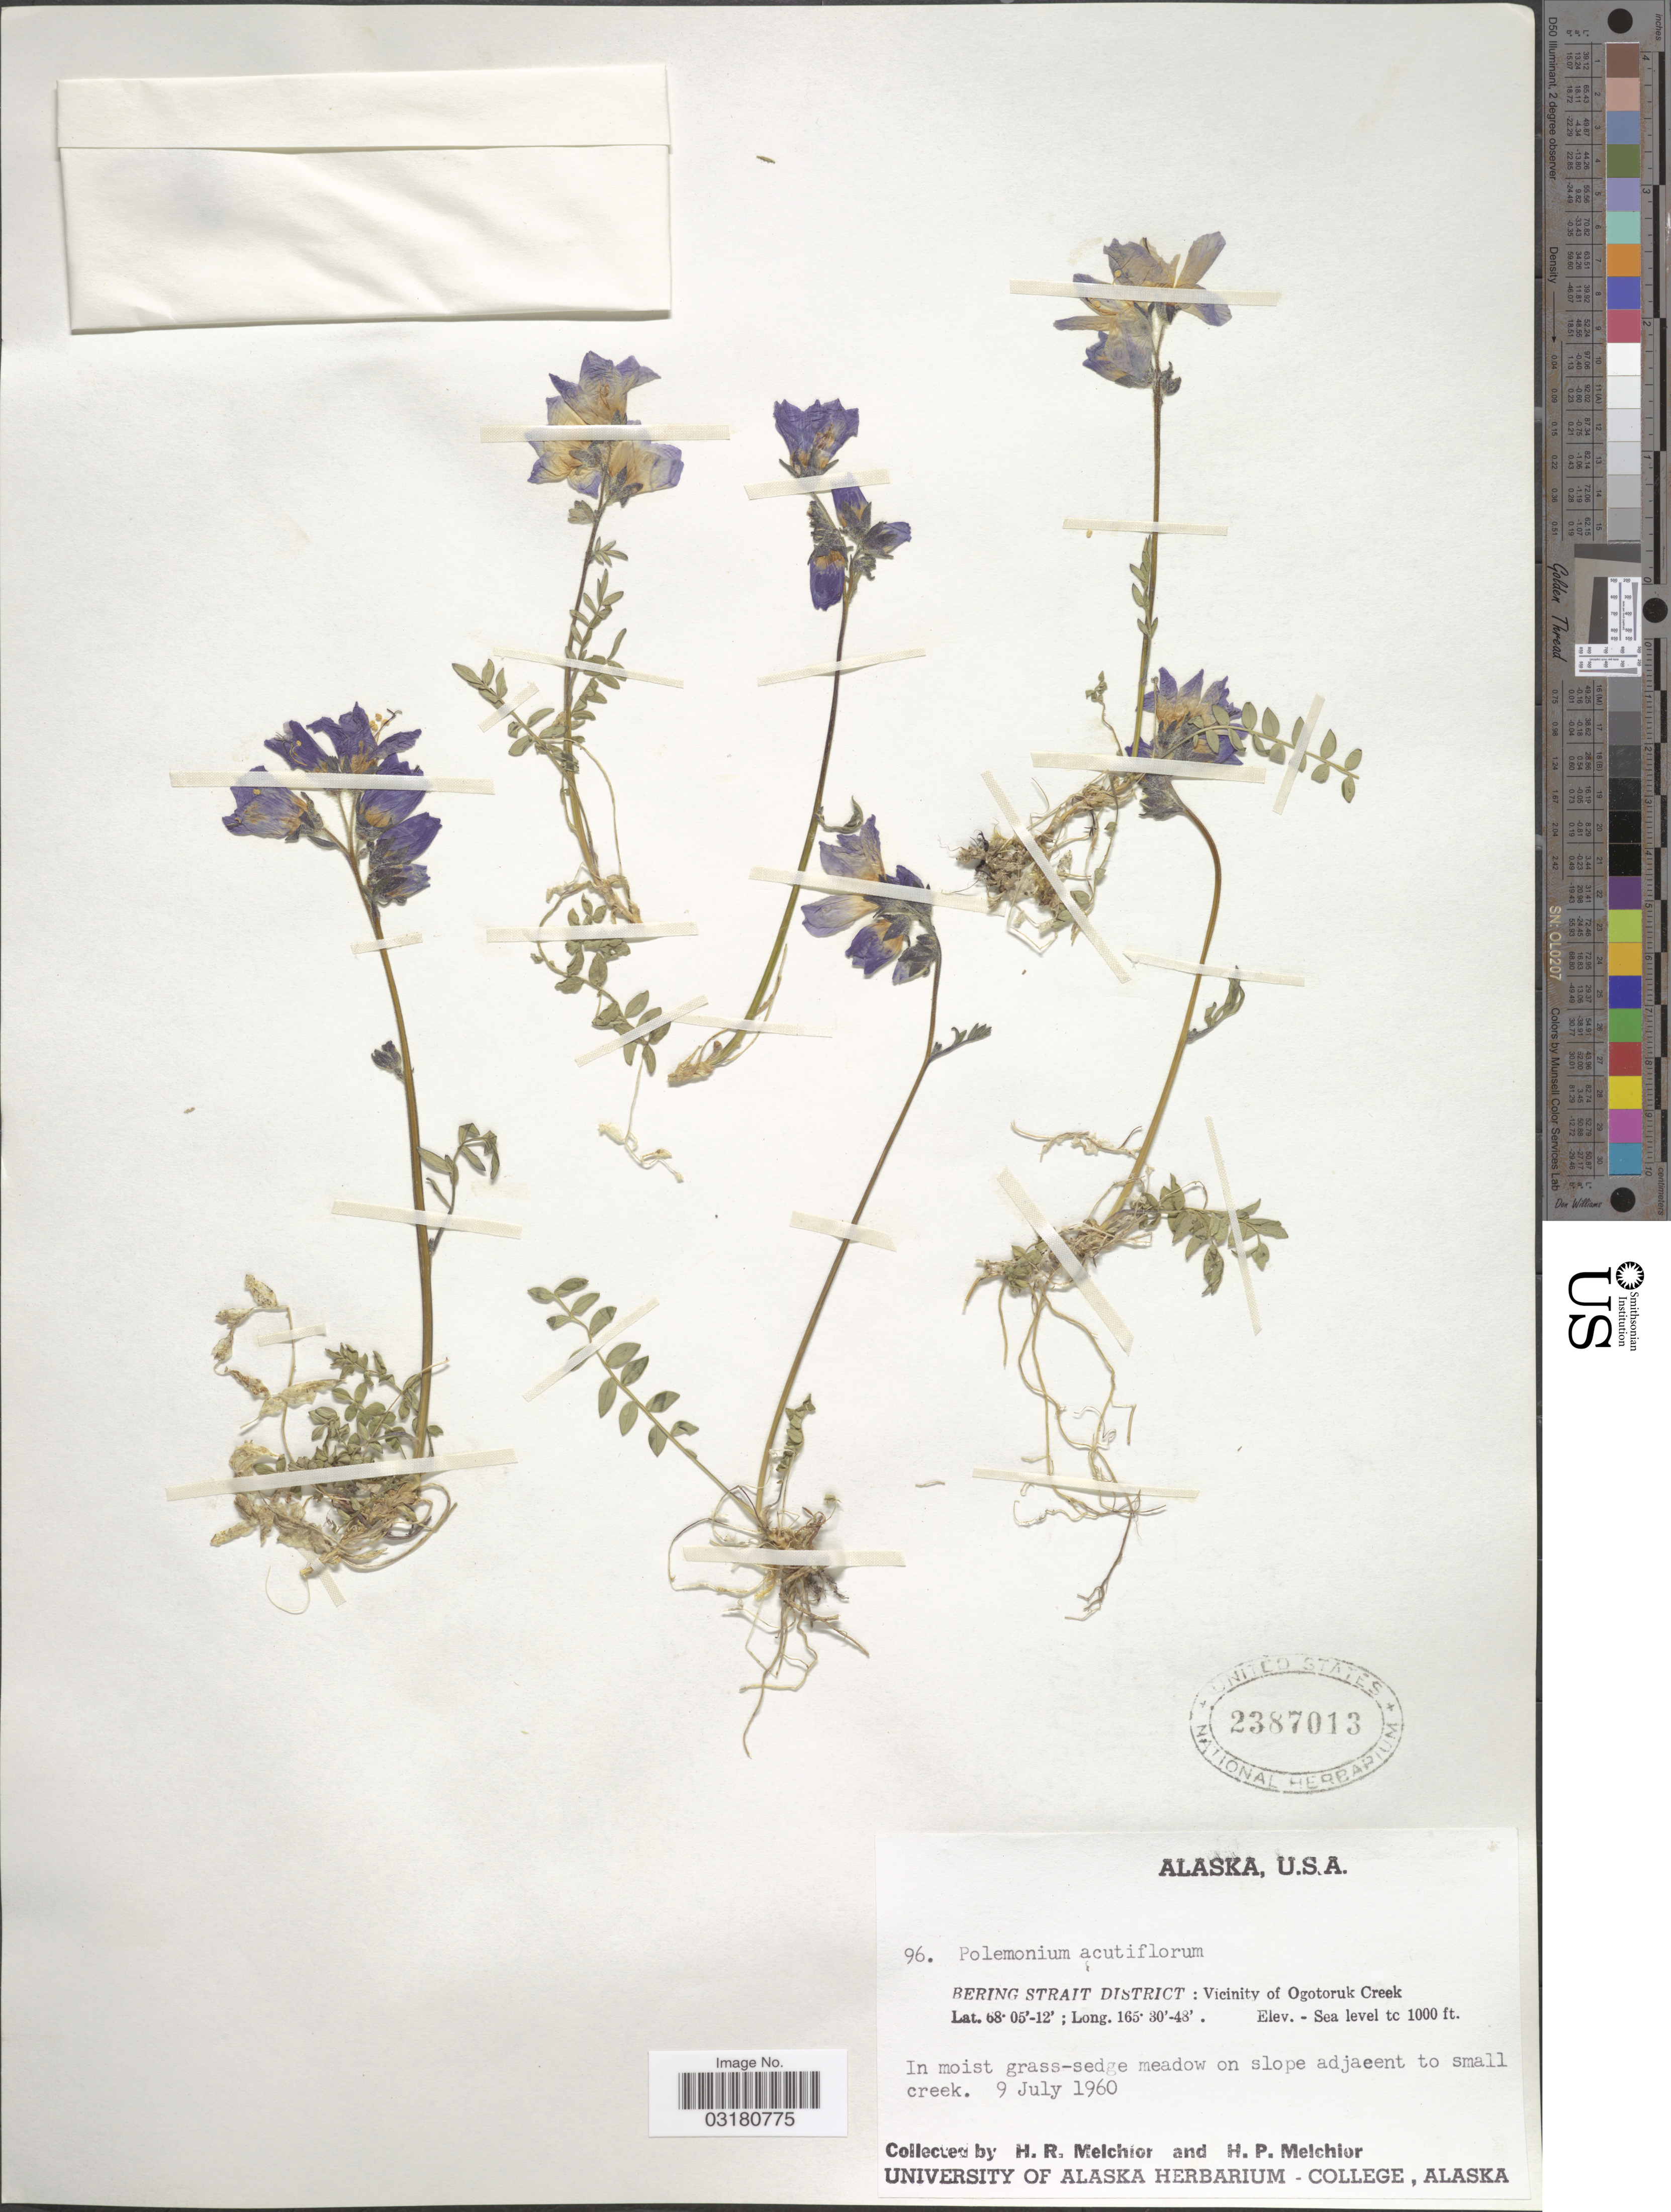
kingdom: Plantae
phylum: Tracheophyta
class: Magnoliopsida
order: Ericales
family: Polemoniaceae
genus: Polemonium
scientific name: Polemonium acutiflorum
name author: Willd. ex Roem. & Schult.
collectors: H. R. Melchior & H. P. Melchior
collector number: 96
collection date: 1960-07-09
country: United States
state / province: Alaska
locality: Bering Strait District: Vicinity of Ogotoruk Creek.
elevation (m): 0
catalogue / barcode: US 2387013